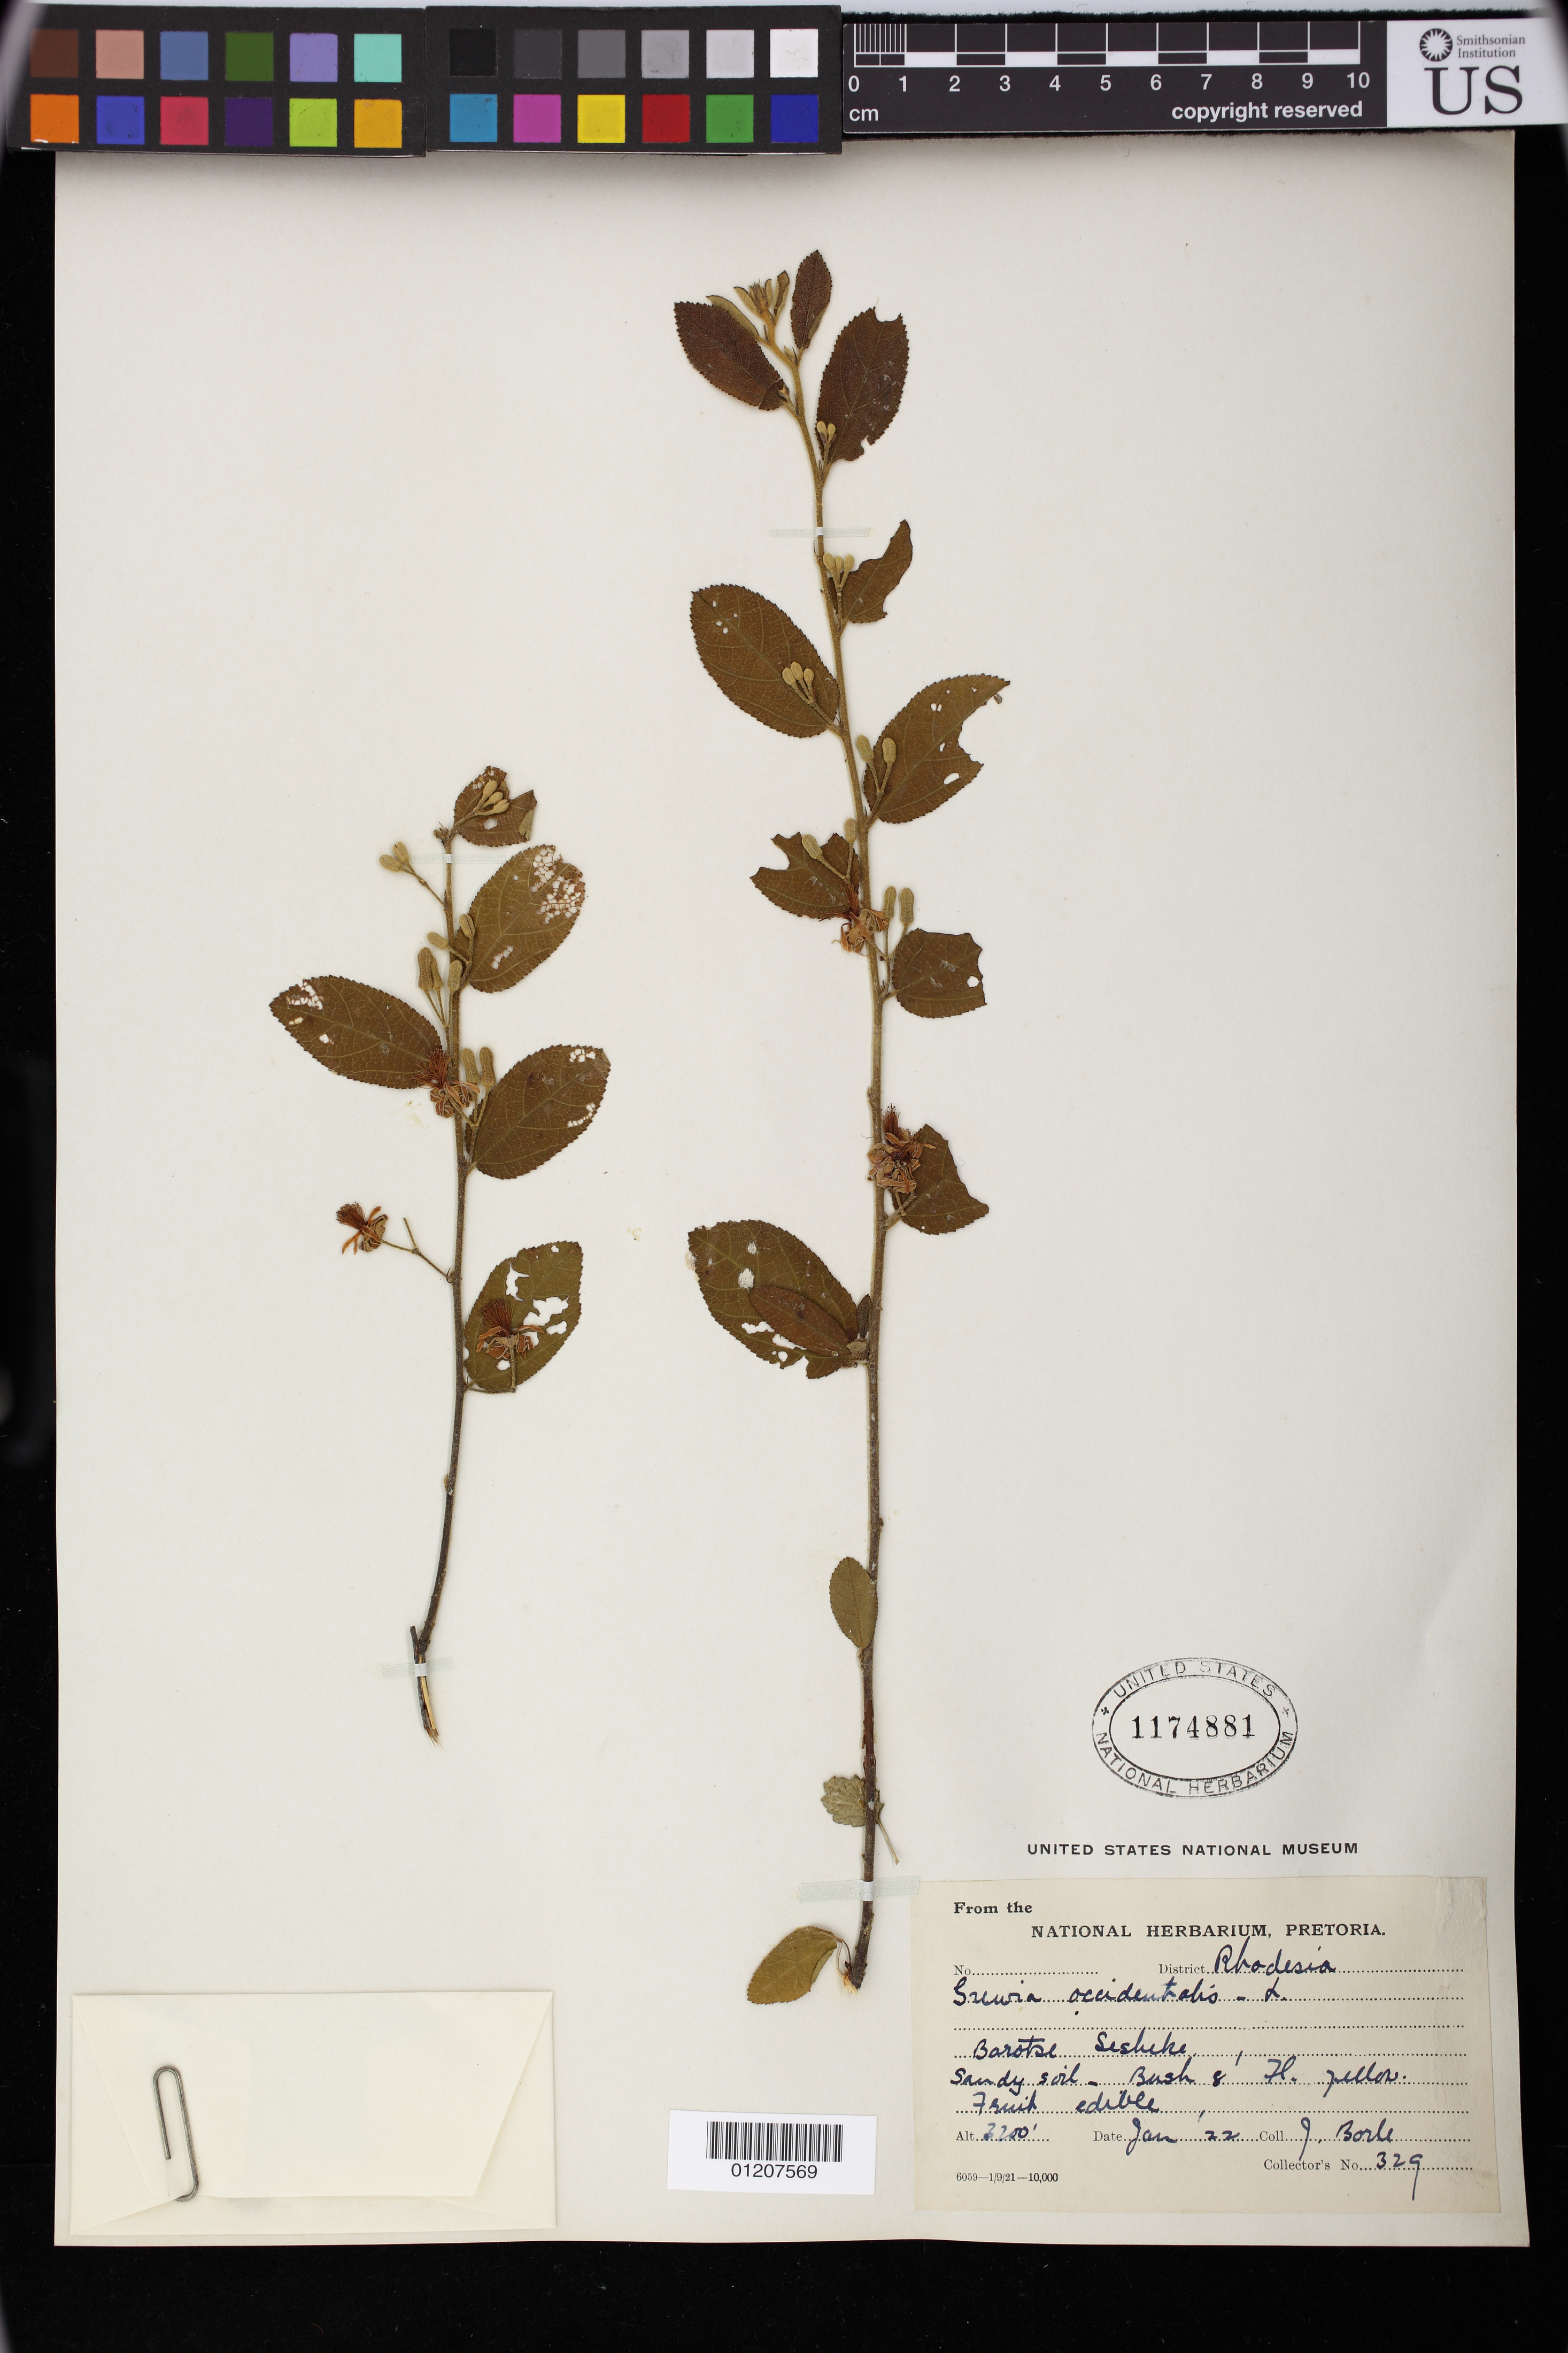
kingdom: Plantae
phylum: Tracheophyta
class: Magnoliopsida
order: Malvales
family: Malvaceae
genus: Grewia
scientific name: Grewia occidentalis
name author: L.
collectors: J. Borle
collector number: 329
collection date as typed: Jan 1922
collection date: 1922-01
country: Zimbabwe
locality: District: Rhodesia. Barotse Sesheke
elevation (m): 975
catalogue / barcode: US 1174881